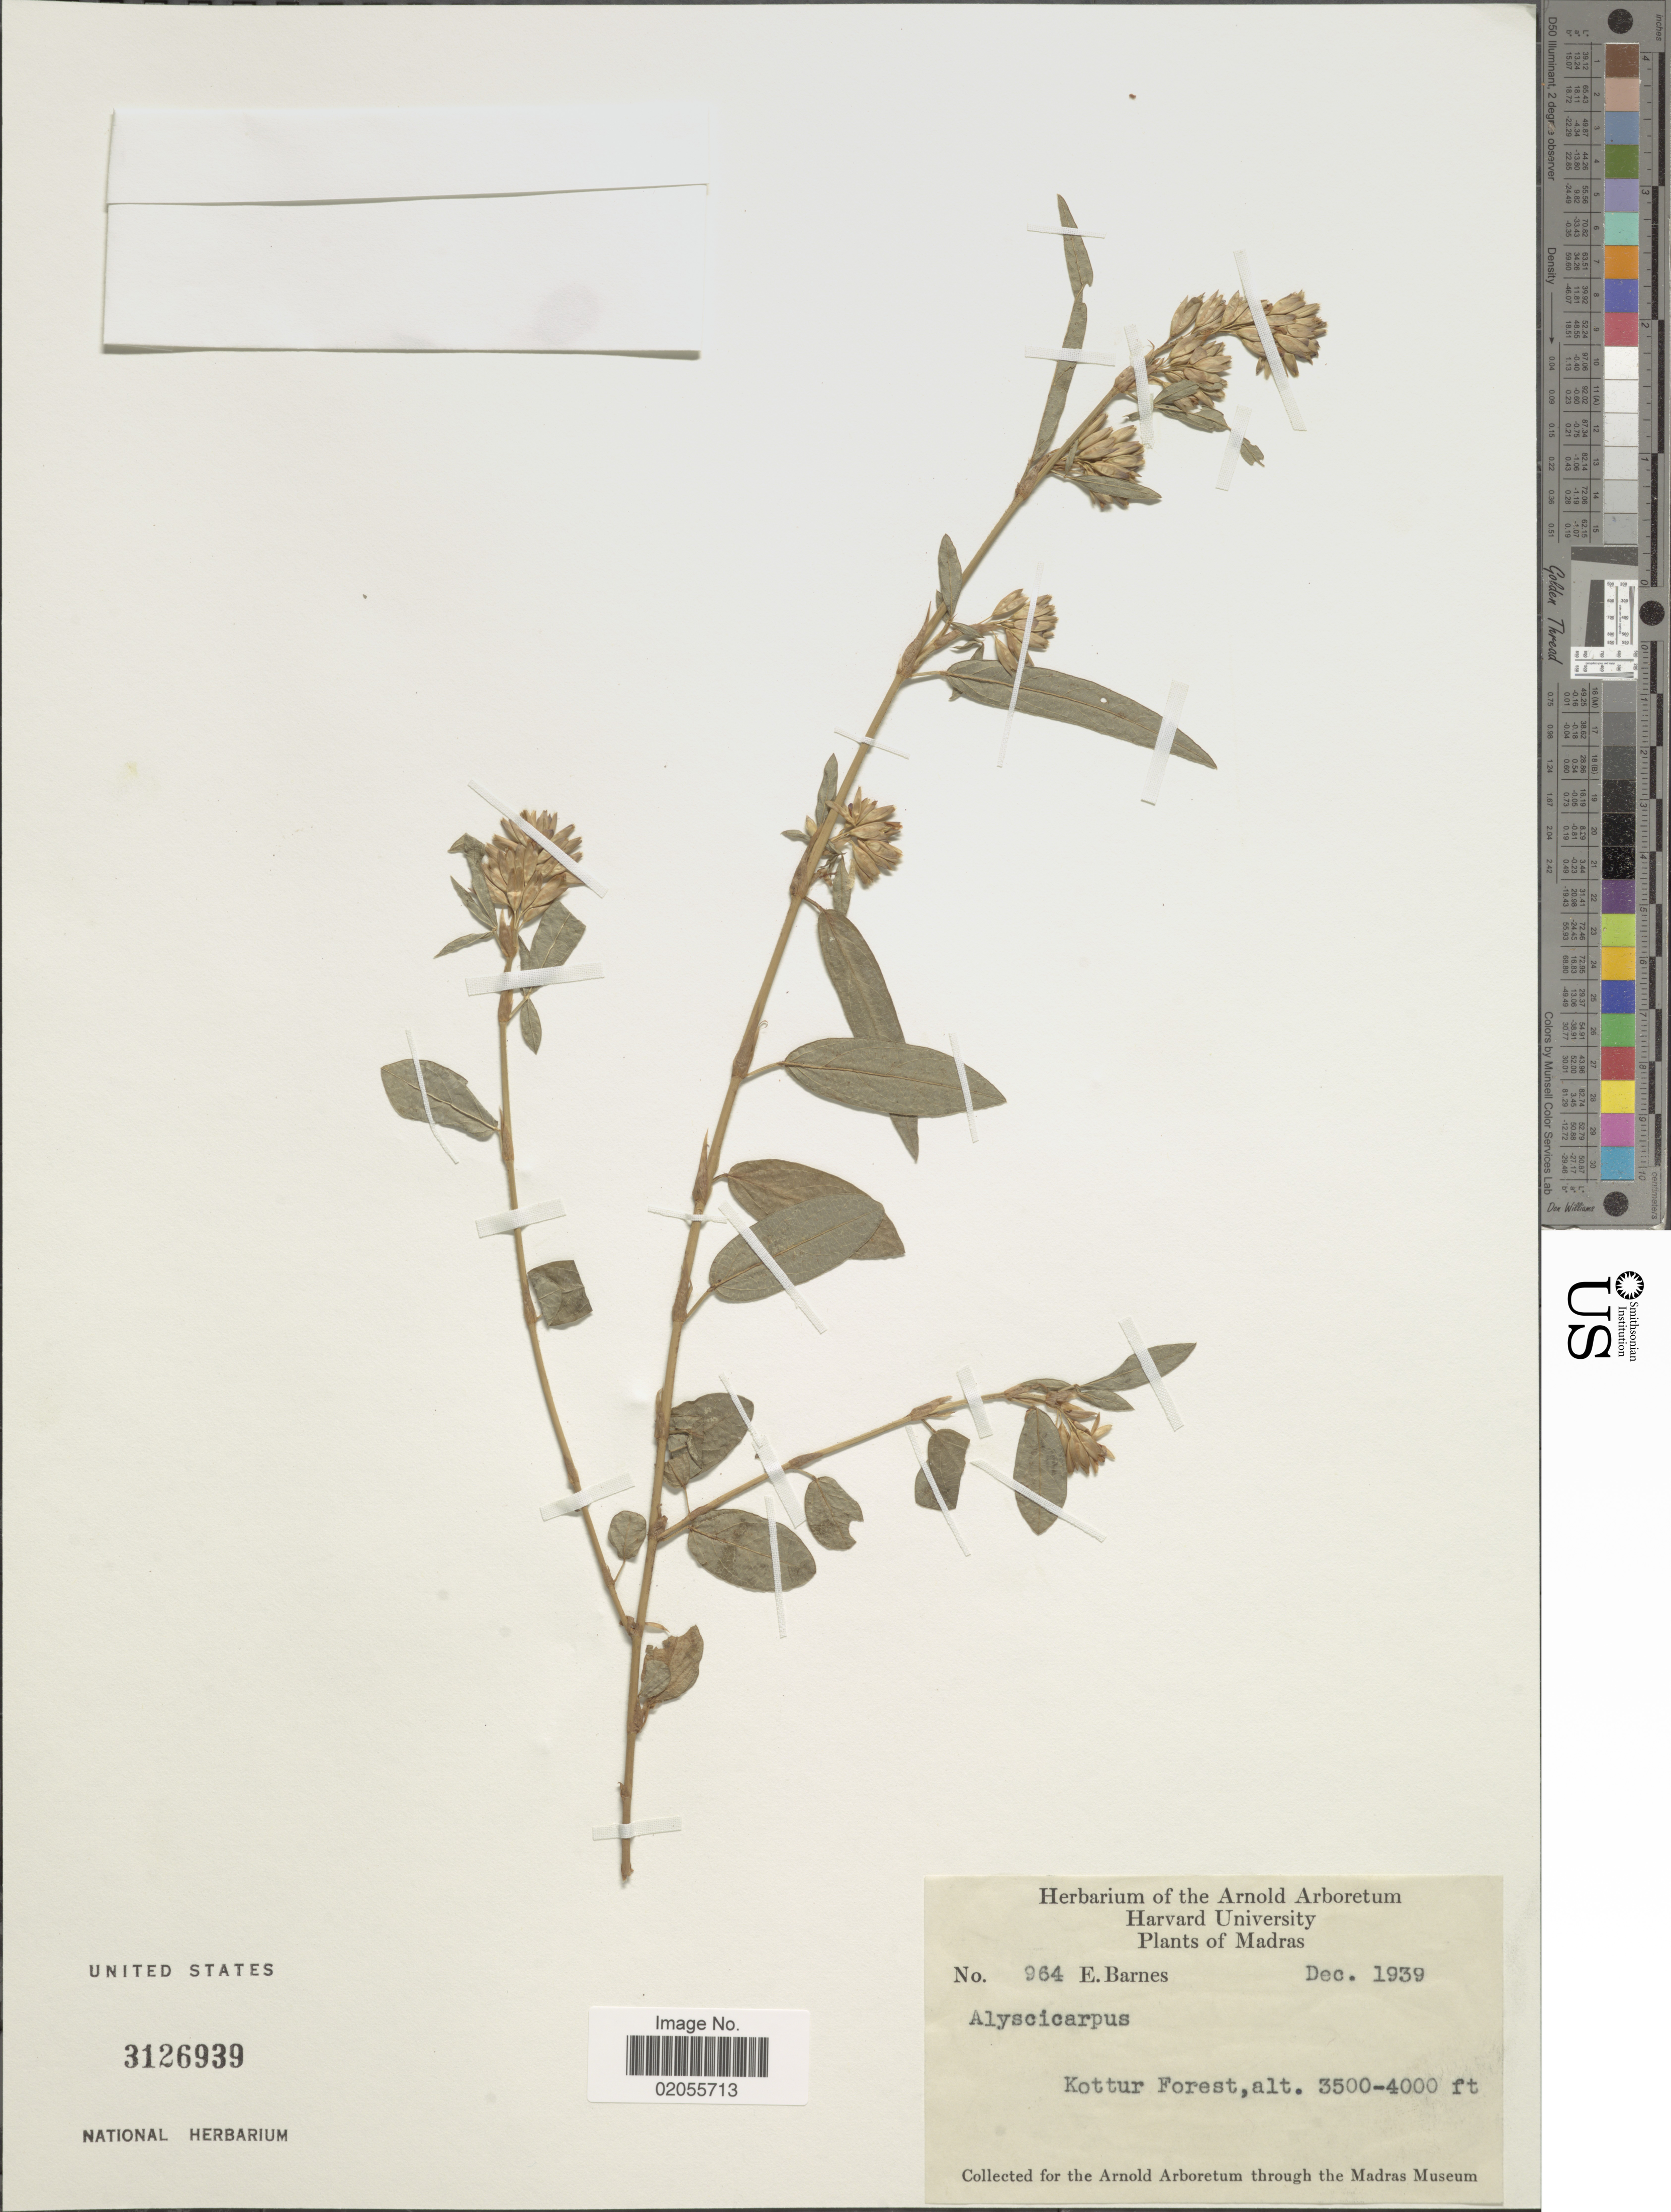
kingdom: Plantae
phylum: Tracheophyta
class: Magnoliopsida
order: Fabales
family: Fabaceae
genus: Alysicarpus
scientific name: Alysicarpus sp.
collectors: E. Barnes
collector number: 964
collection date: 1939-12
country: India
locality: Madras, Kottur Forest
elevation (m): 1067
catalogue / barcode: US 3126939